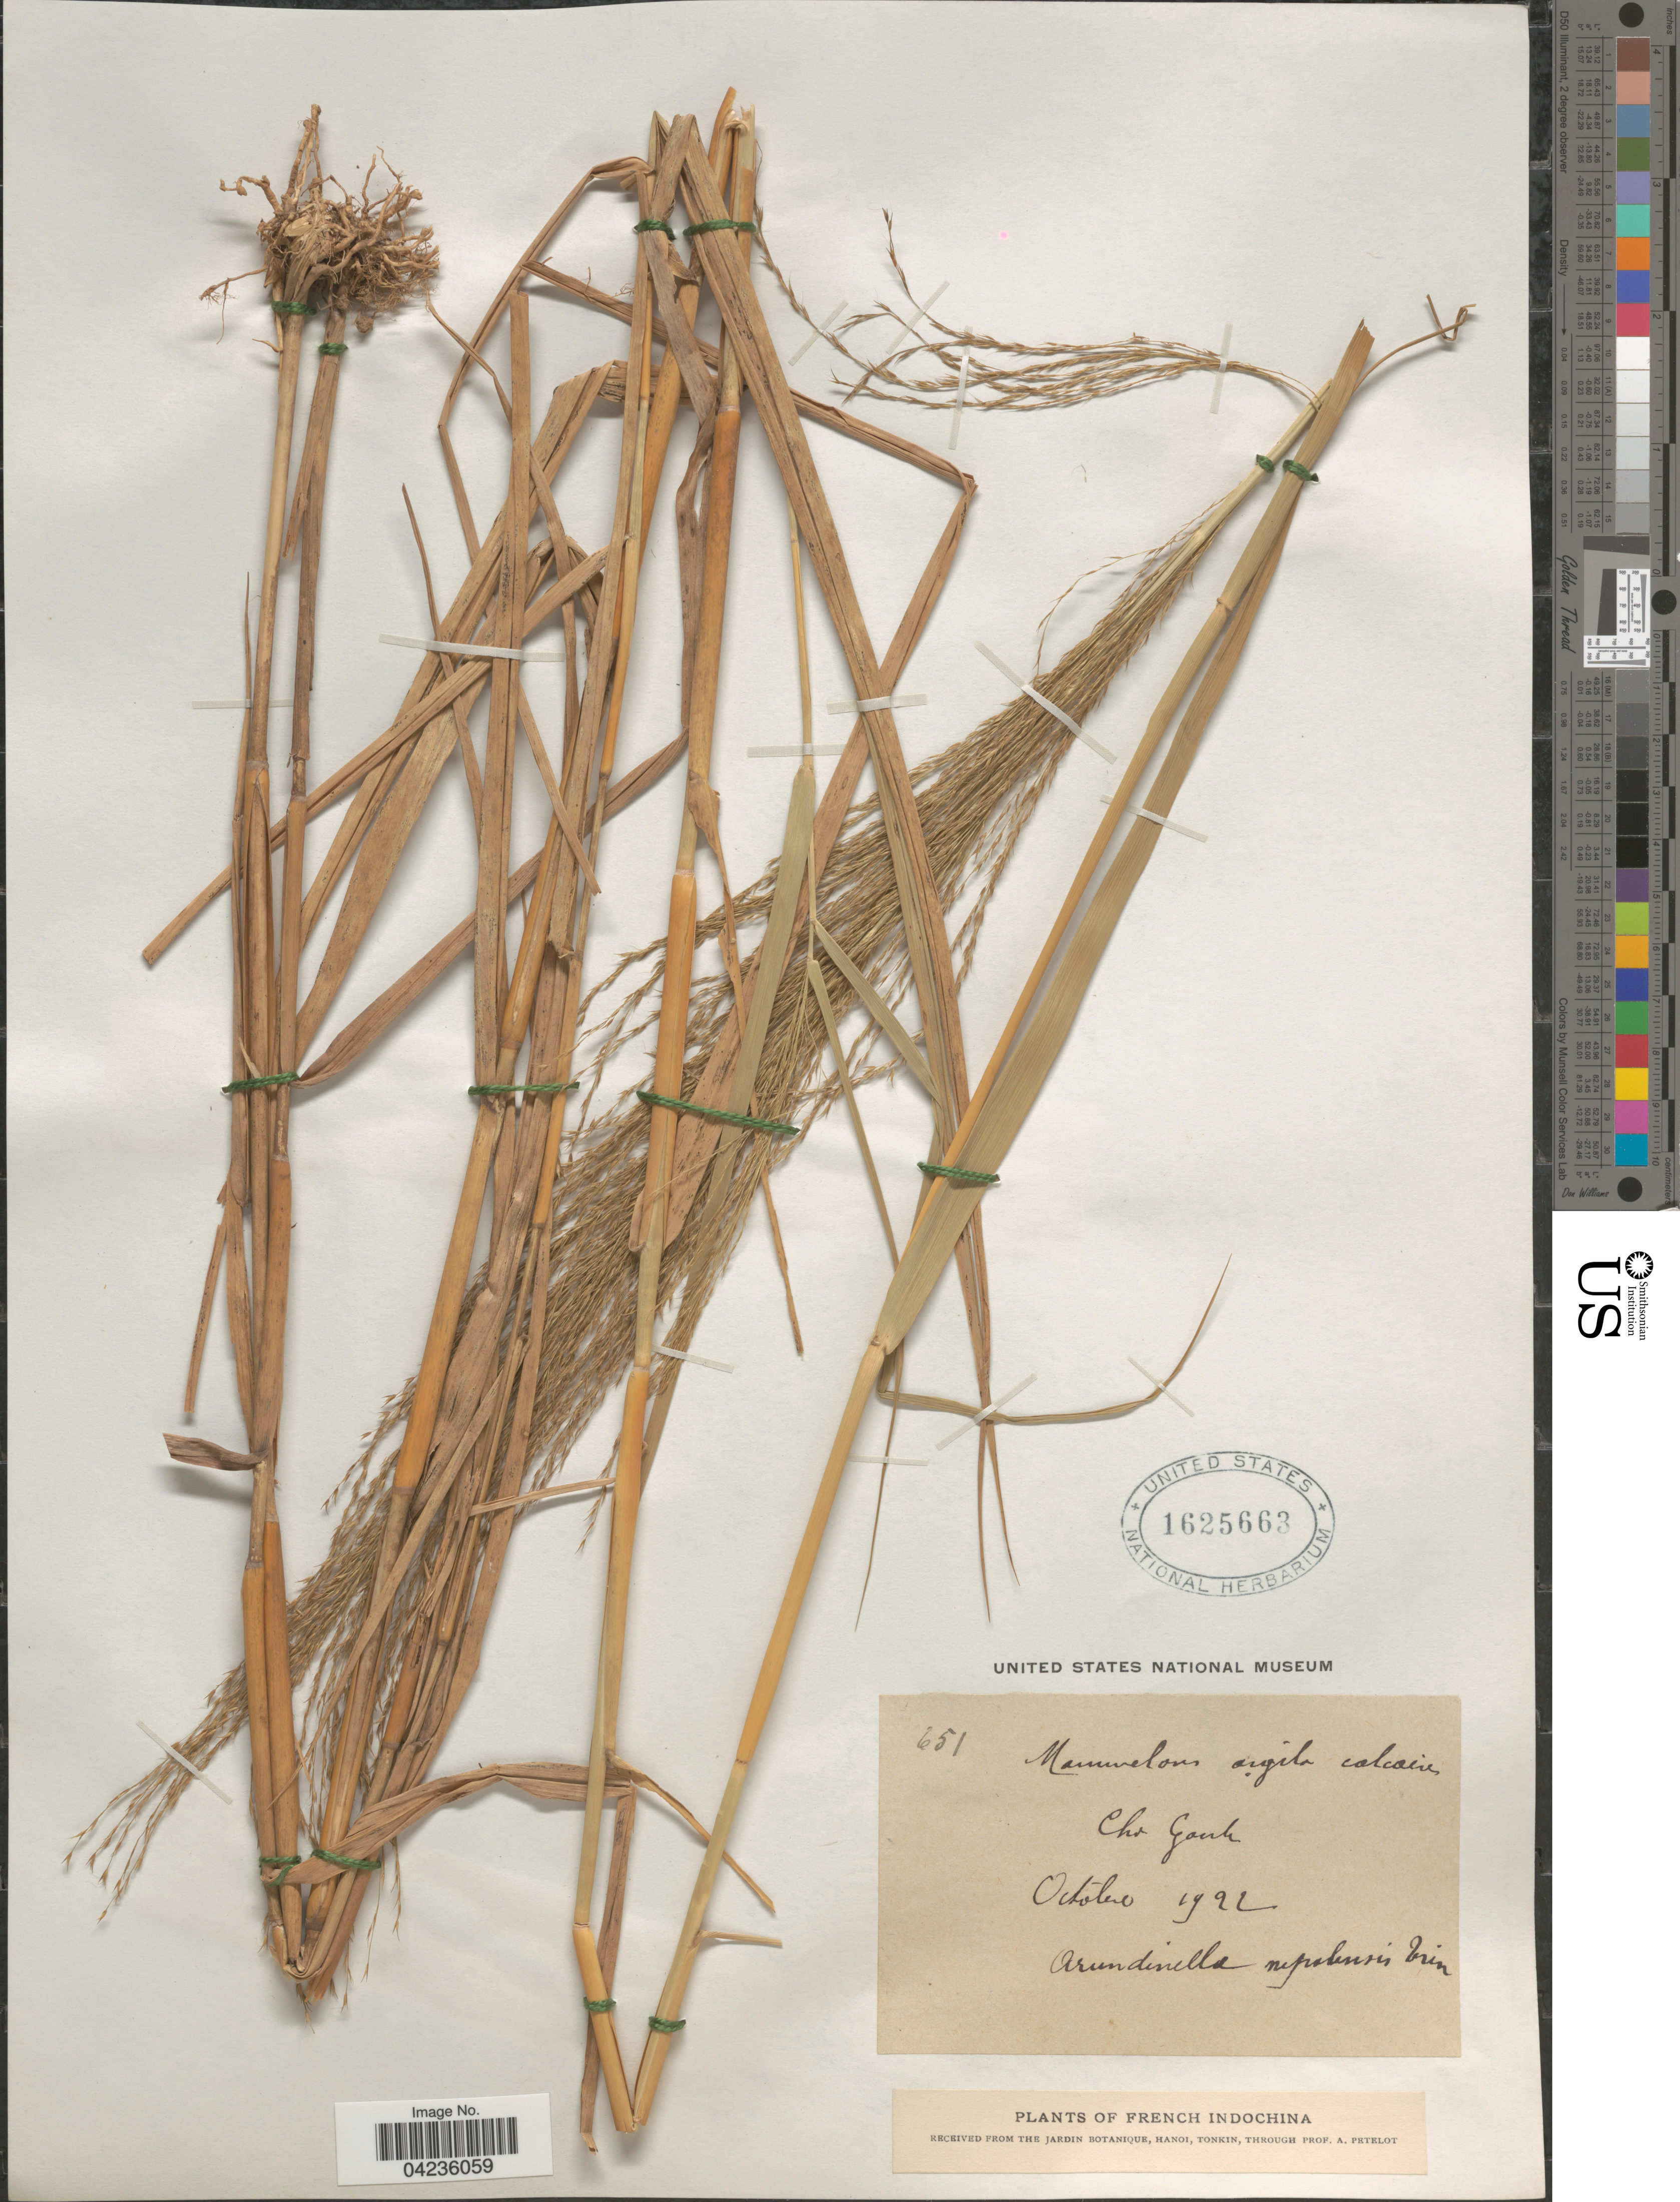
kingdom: Plantae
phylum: Tracheophyta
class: Liliopsida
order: Poales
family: Poaceae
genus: Arundinella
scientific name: Arundinella nepalensis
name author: Trin.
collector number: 651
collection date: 1922-10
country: Vietnam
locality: Cho Ganh. French Indochina.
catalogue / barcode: US 1625663